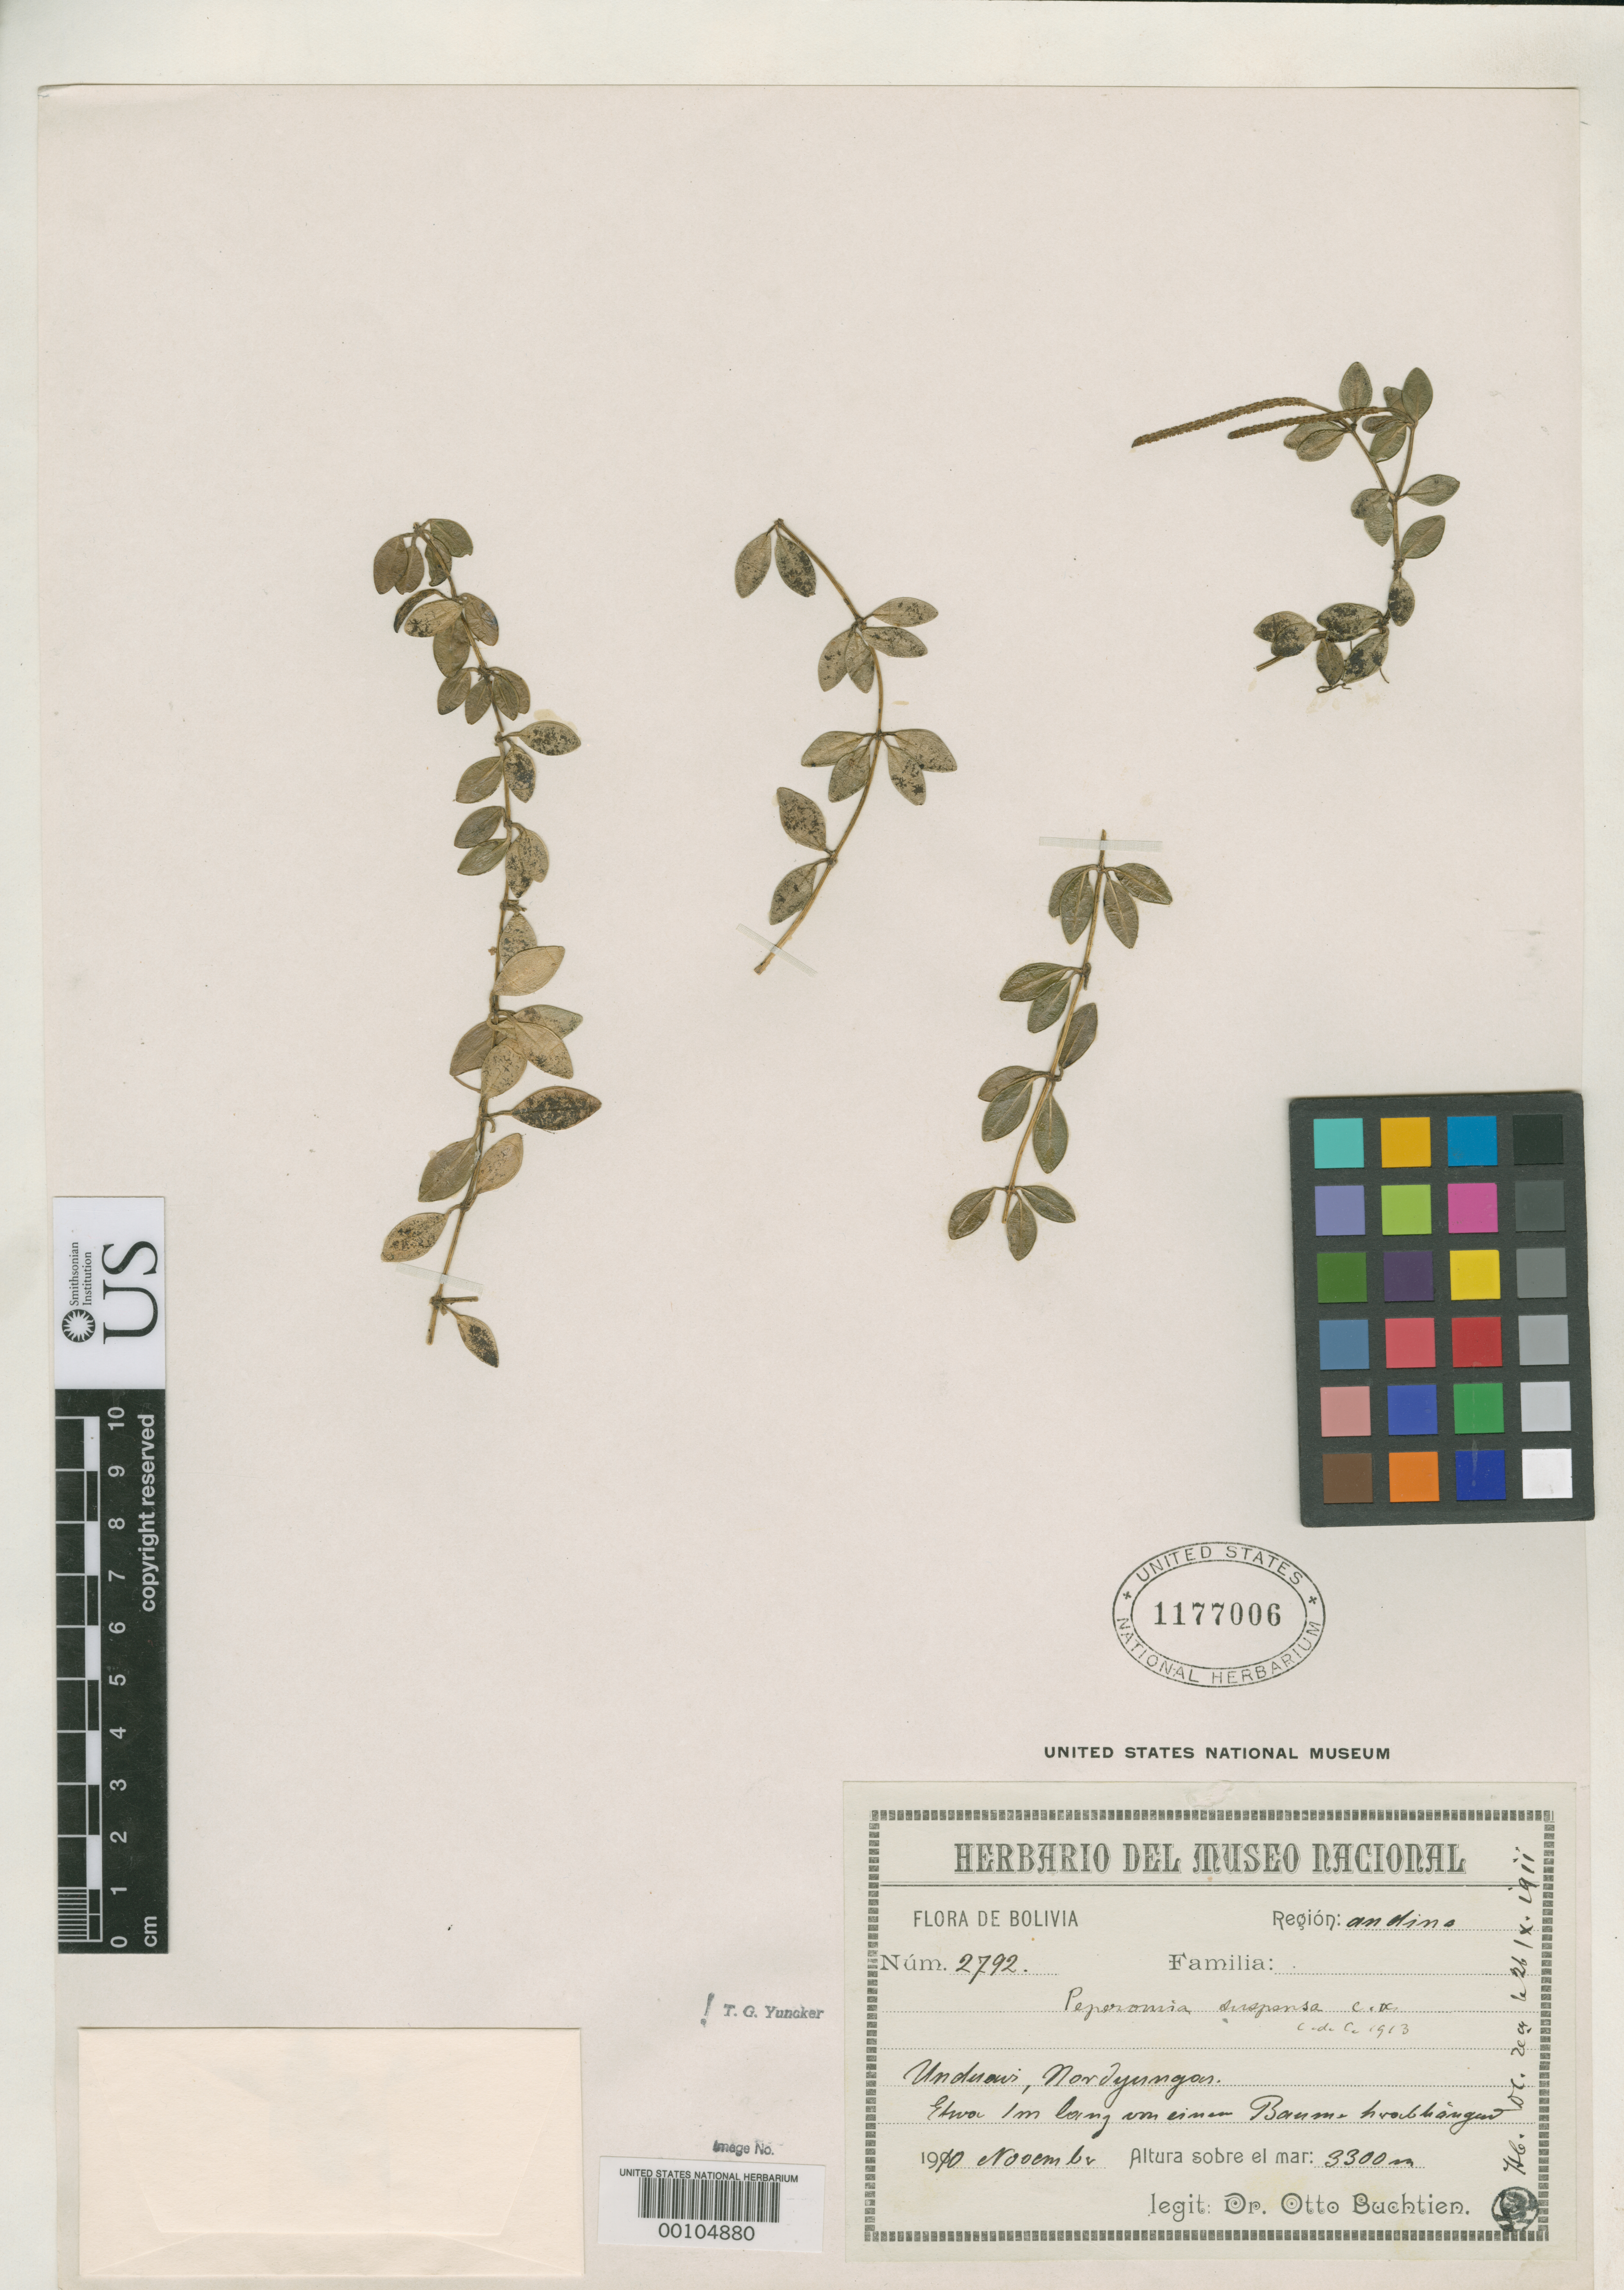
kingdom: Plantae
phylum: Tracheophyta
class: Magnoliopsida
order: Piperales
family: Piperaceae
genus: Peperomia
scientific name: Peperomia suspensa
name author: C. DC.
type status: Isotype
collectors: O. Buchtien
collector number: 2792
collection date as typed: Nov 1910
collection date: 1910-11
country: Bolivia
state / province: La Paz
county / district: Nor Yungas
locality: Unduavi.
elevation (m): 3300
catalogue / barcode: US 1177006